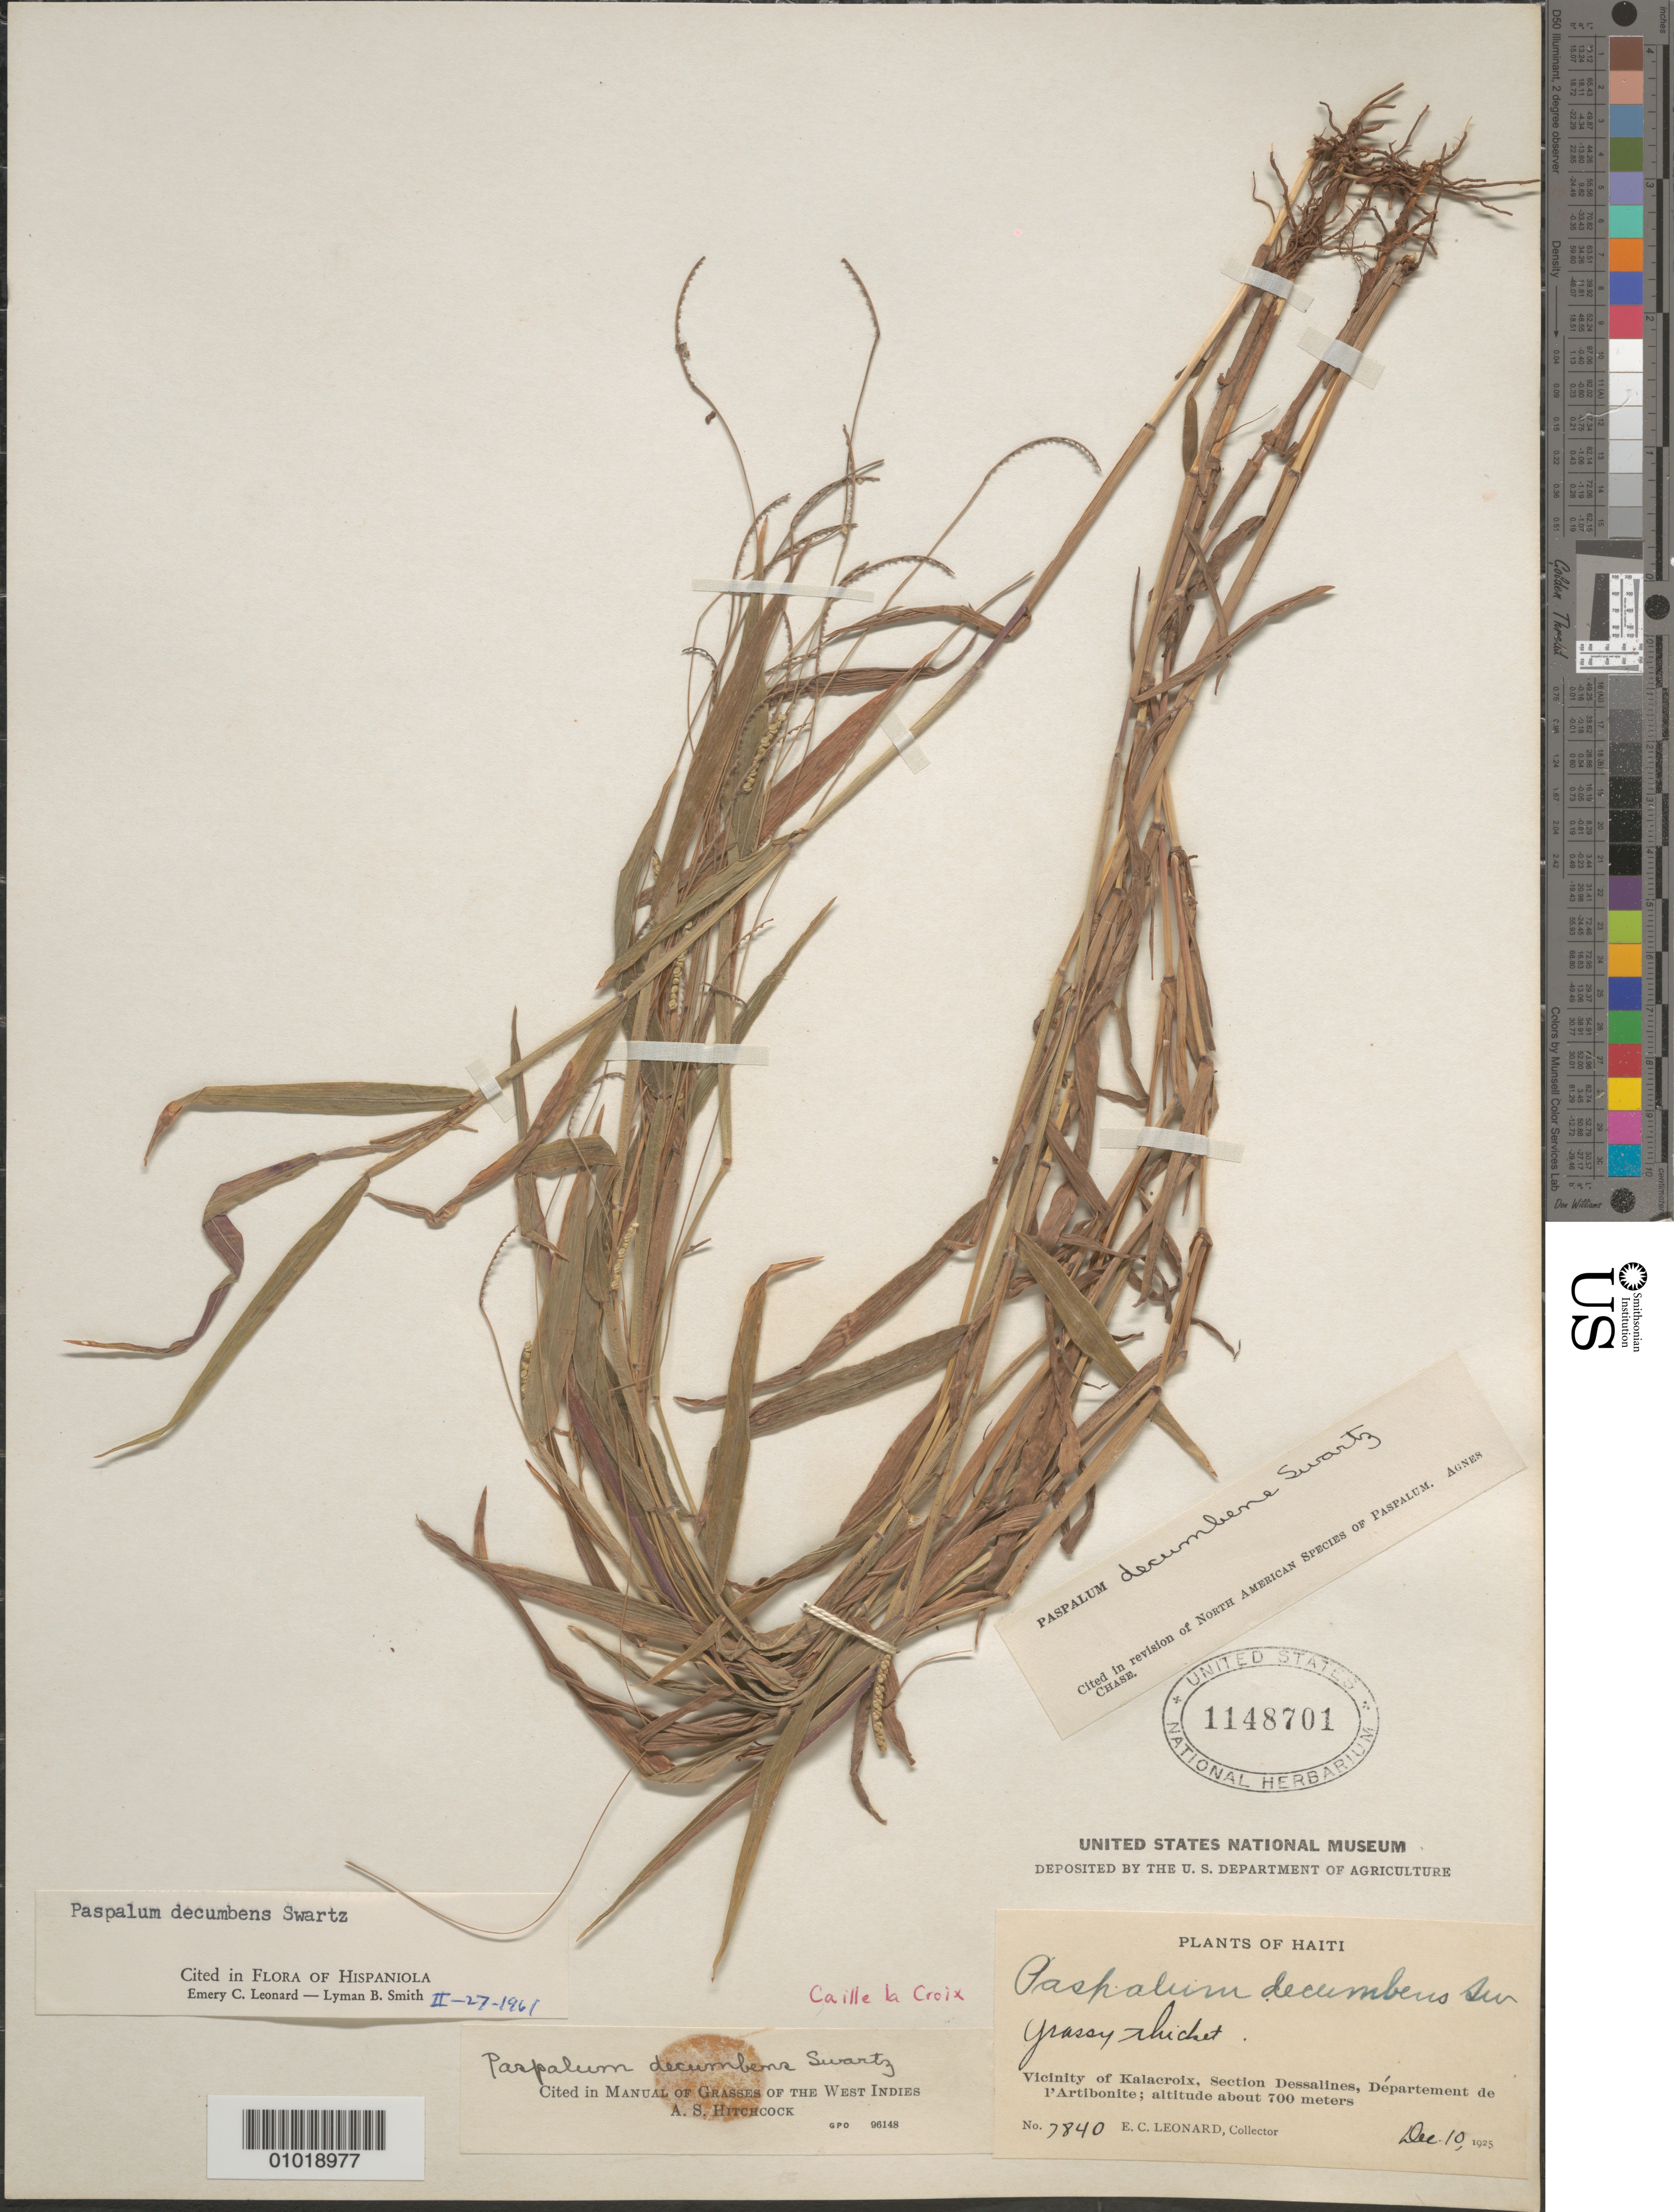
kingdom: Plantae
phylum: Tracheophyta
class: Liliopsida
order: Poales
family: Poaceae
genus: Paspalum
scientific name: Paspalum decumbens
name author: Sw.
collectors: E. C. Leonard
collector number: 7840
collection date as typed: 10 Dec 1925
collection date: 1925-12-10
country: Haiti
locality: Vic. of Kalacroix, Sec. Dessalines, Dept. de l'Lartibonite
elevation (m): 700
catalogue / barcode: US 1148701